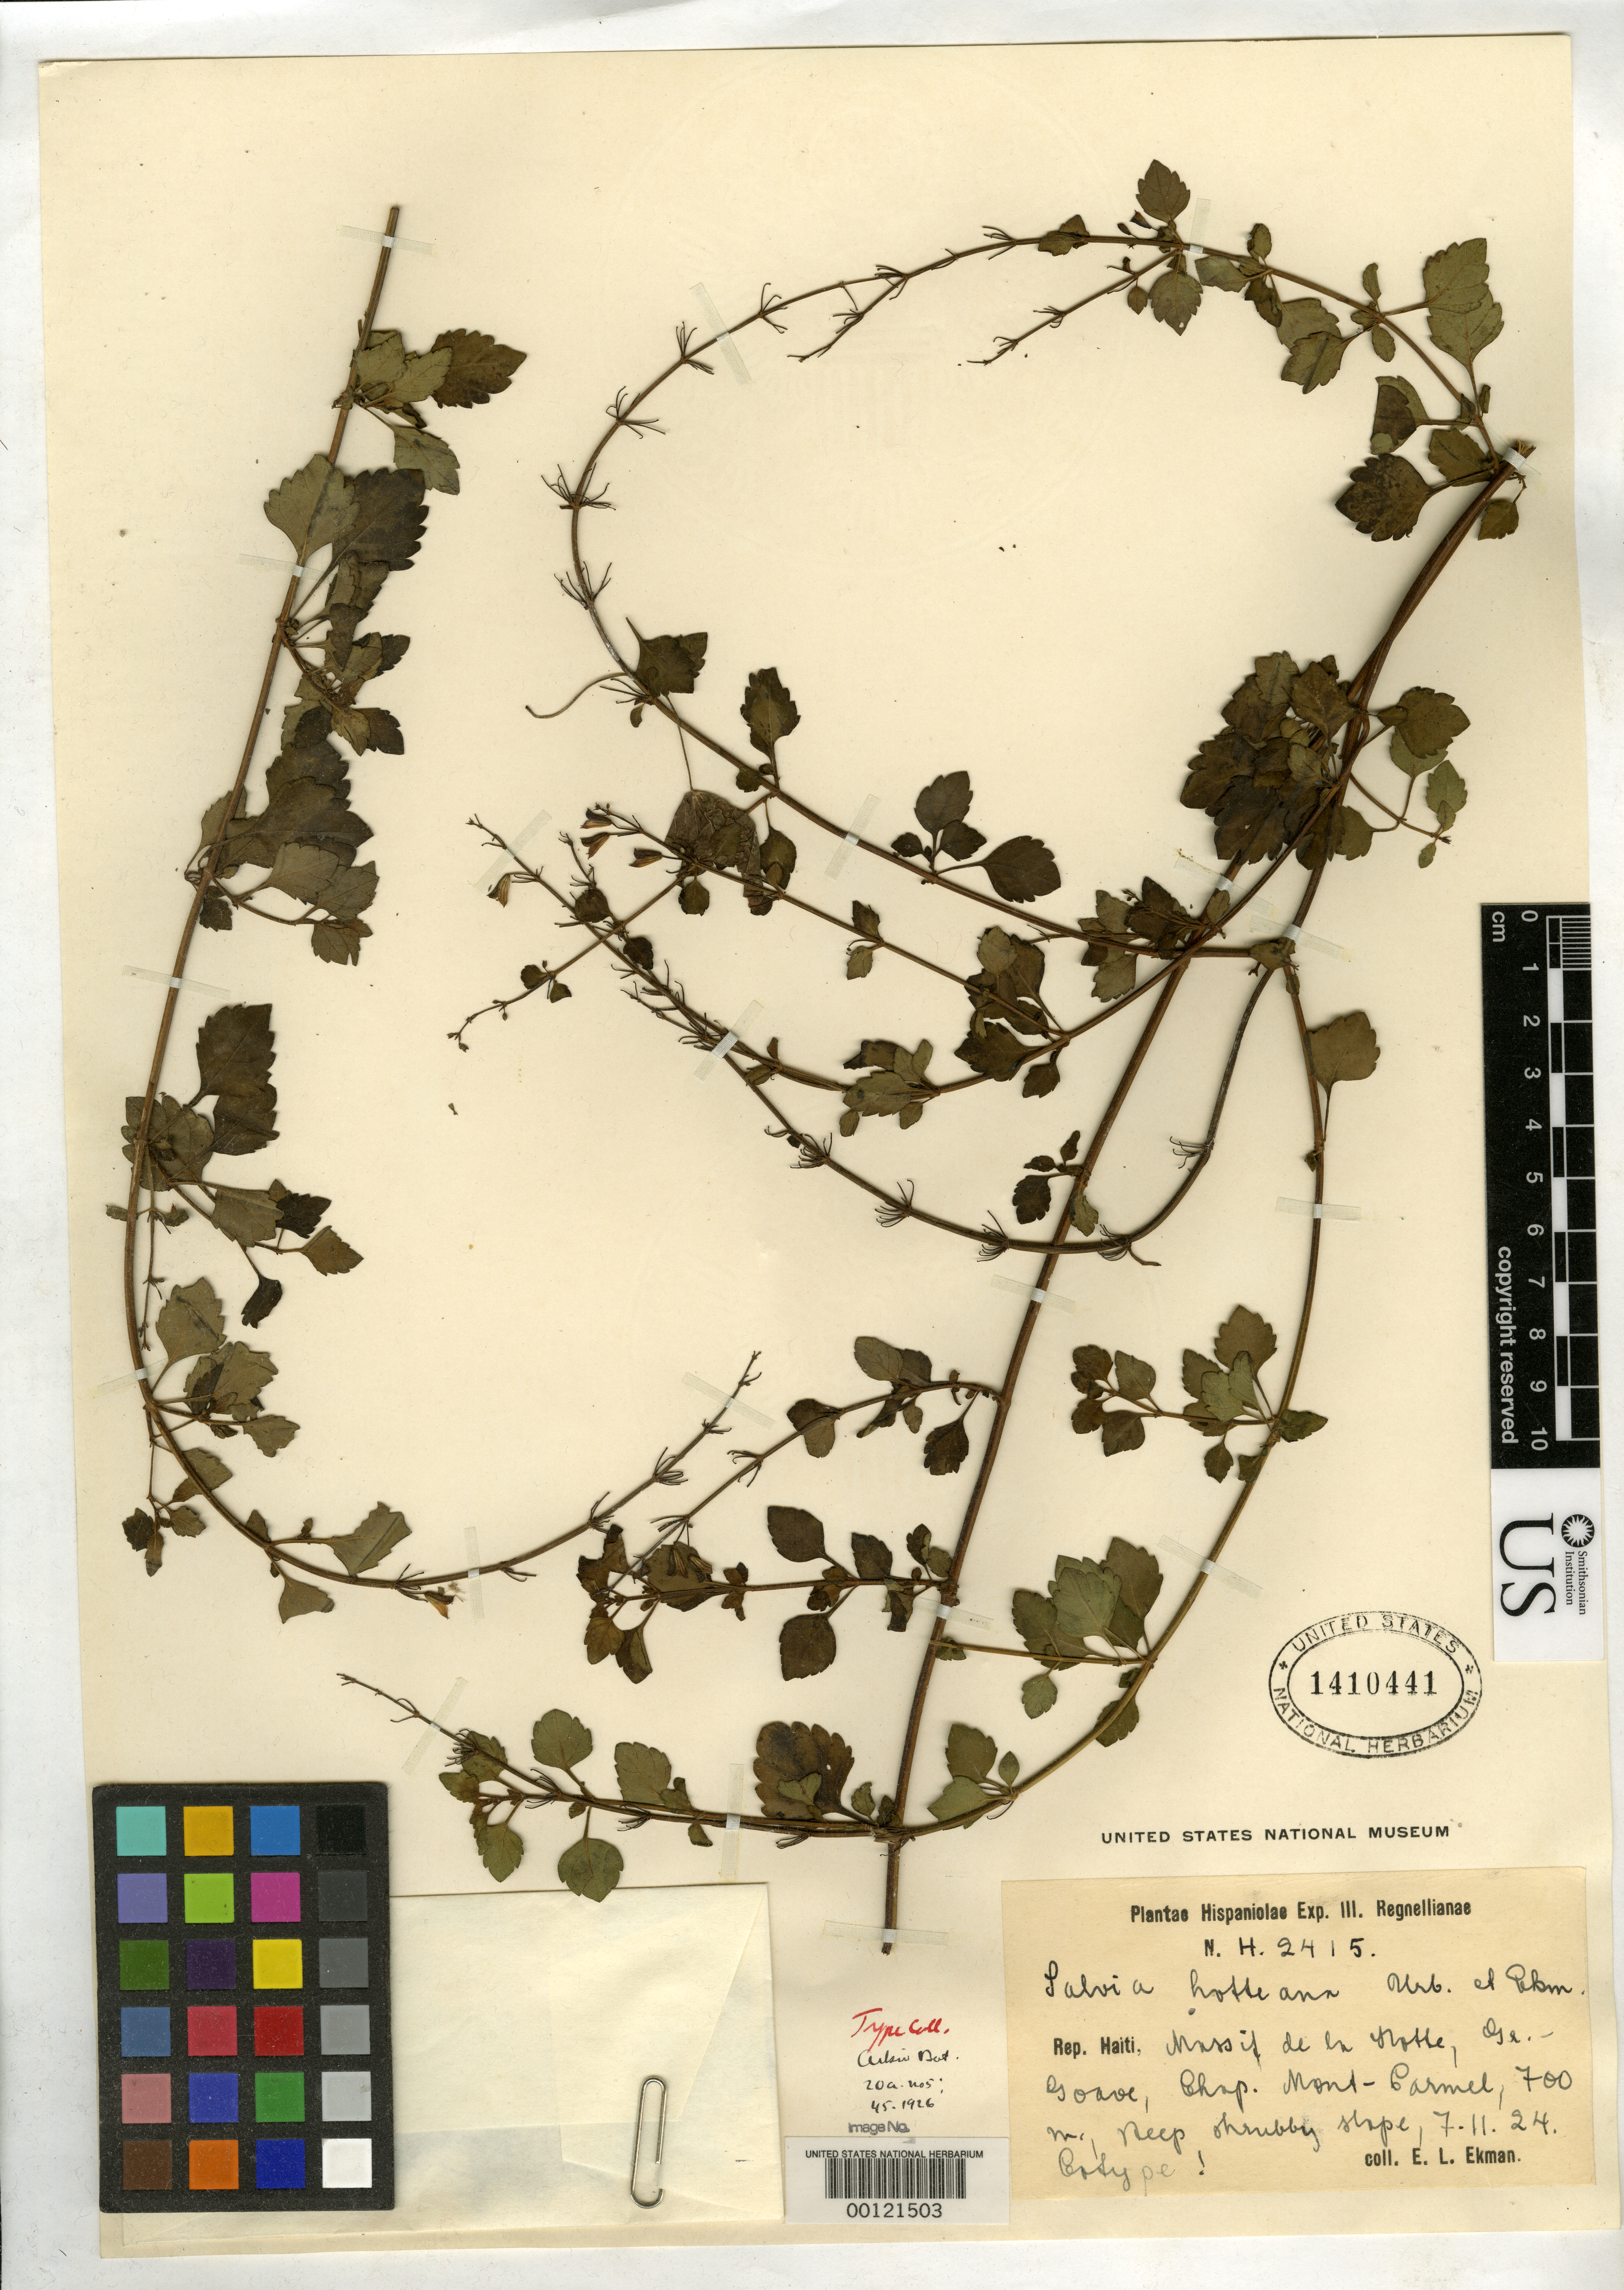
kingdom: Plantae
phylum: Tracheophyta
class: Magnoliopsida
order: Lamiales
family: Lamiaceae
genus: Salvia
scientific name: Salvia hotteana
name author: Urb. & Ekman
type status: Isotype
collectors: E. L. Ekman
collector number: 2415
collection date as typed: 07 Nov 1924 or 11 Jul 1924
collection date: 1924-07-11 or 1924-11-07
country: Haiti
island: Hispaniola Island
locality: Massif de La Mosse, Chap. Mont-Carmel, morne de La Hotte Occid.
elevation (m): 700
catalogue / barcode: US 1410441